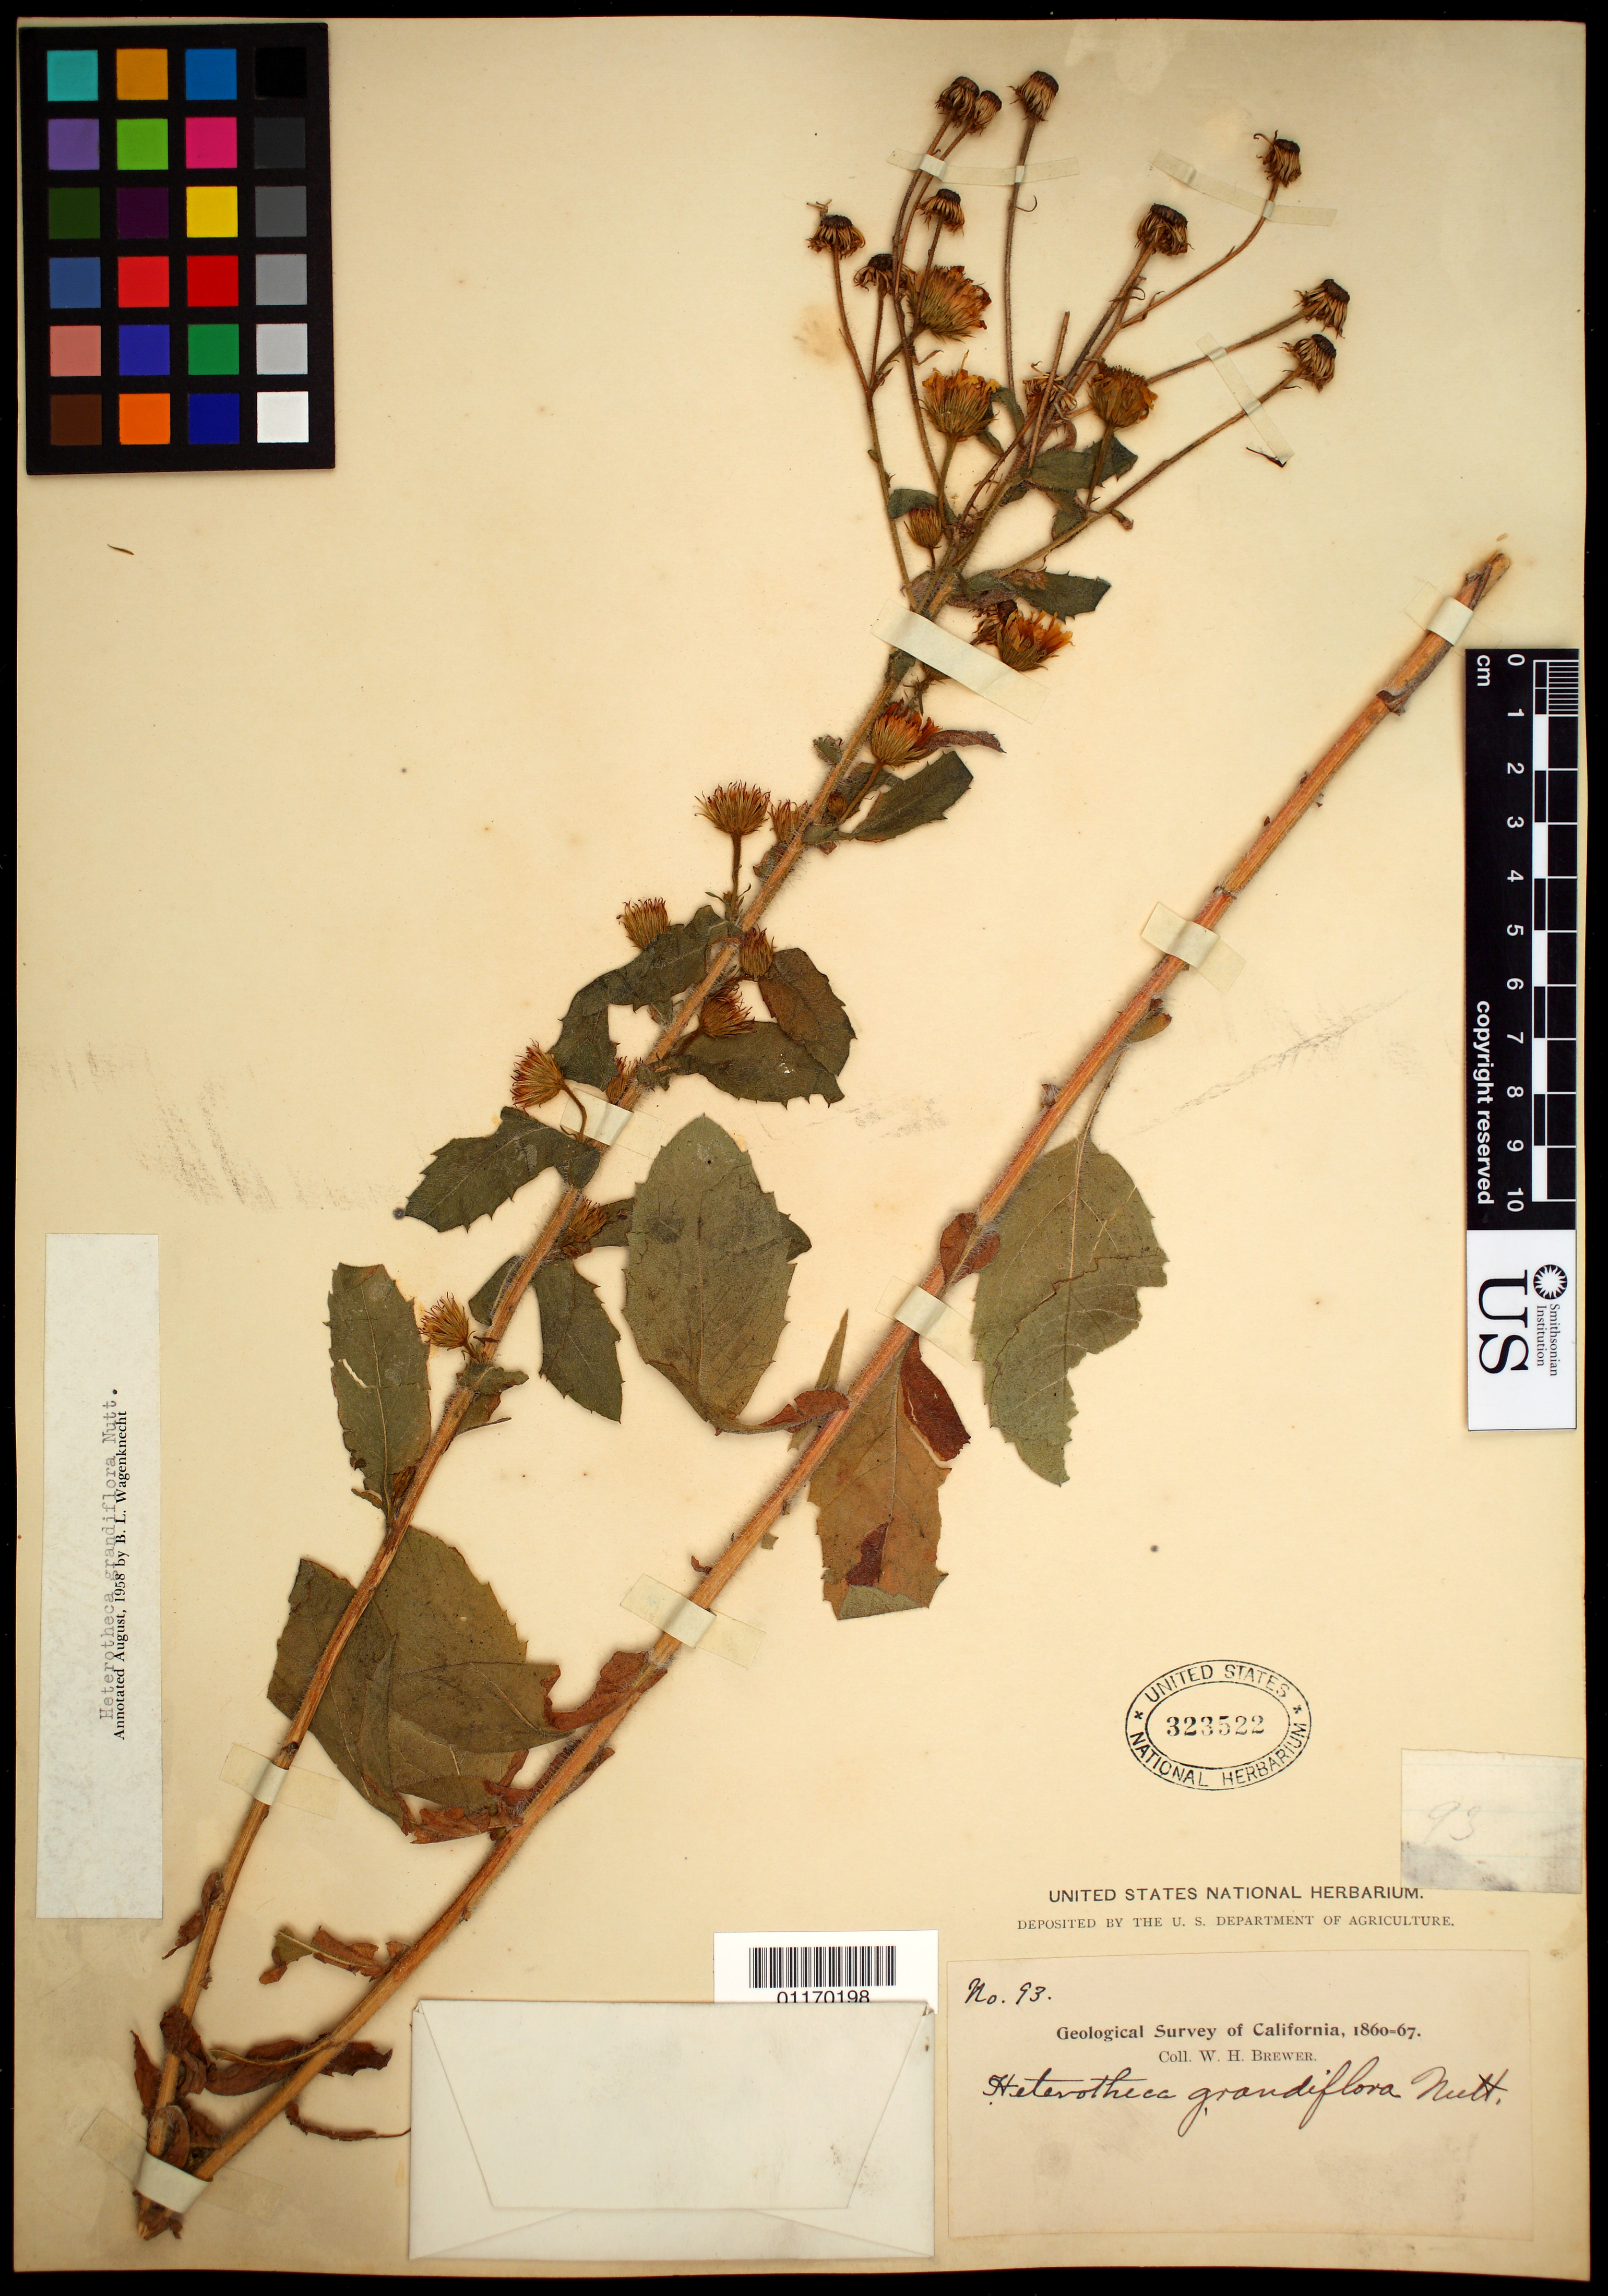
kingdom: Plantae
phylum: Tracheophyta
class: Magnoliopsida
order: Asterales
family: Asteraceae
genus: Heterotheca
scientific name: Heterotheca grandiflora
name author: Nutt.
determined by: Wagenknecht, B. L.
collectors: W. H. Brewer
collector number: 93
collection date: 1860/1867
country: United States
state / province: California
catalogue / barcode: US 323522